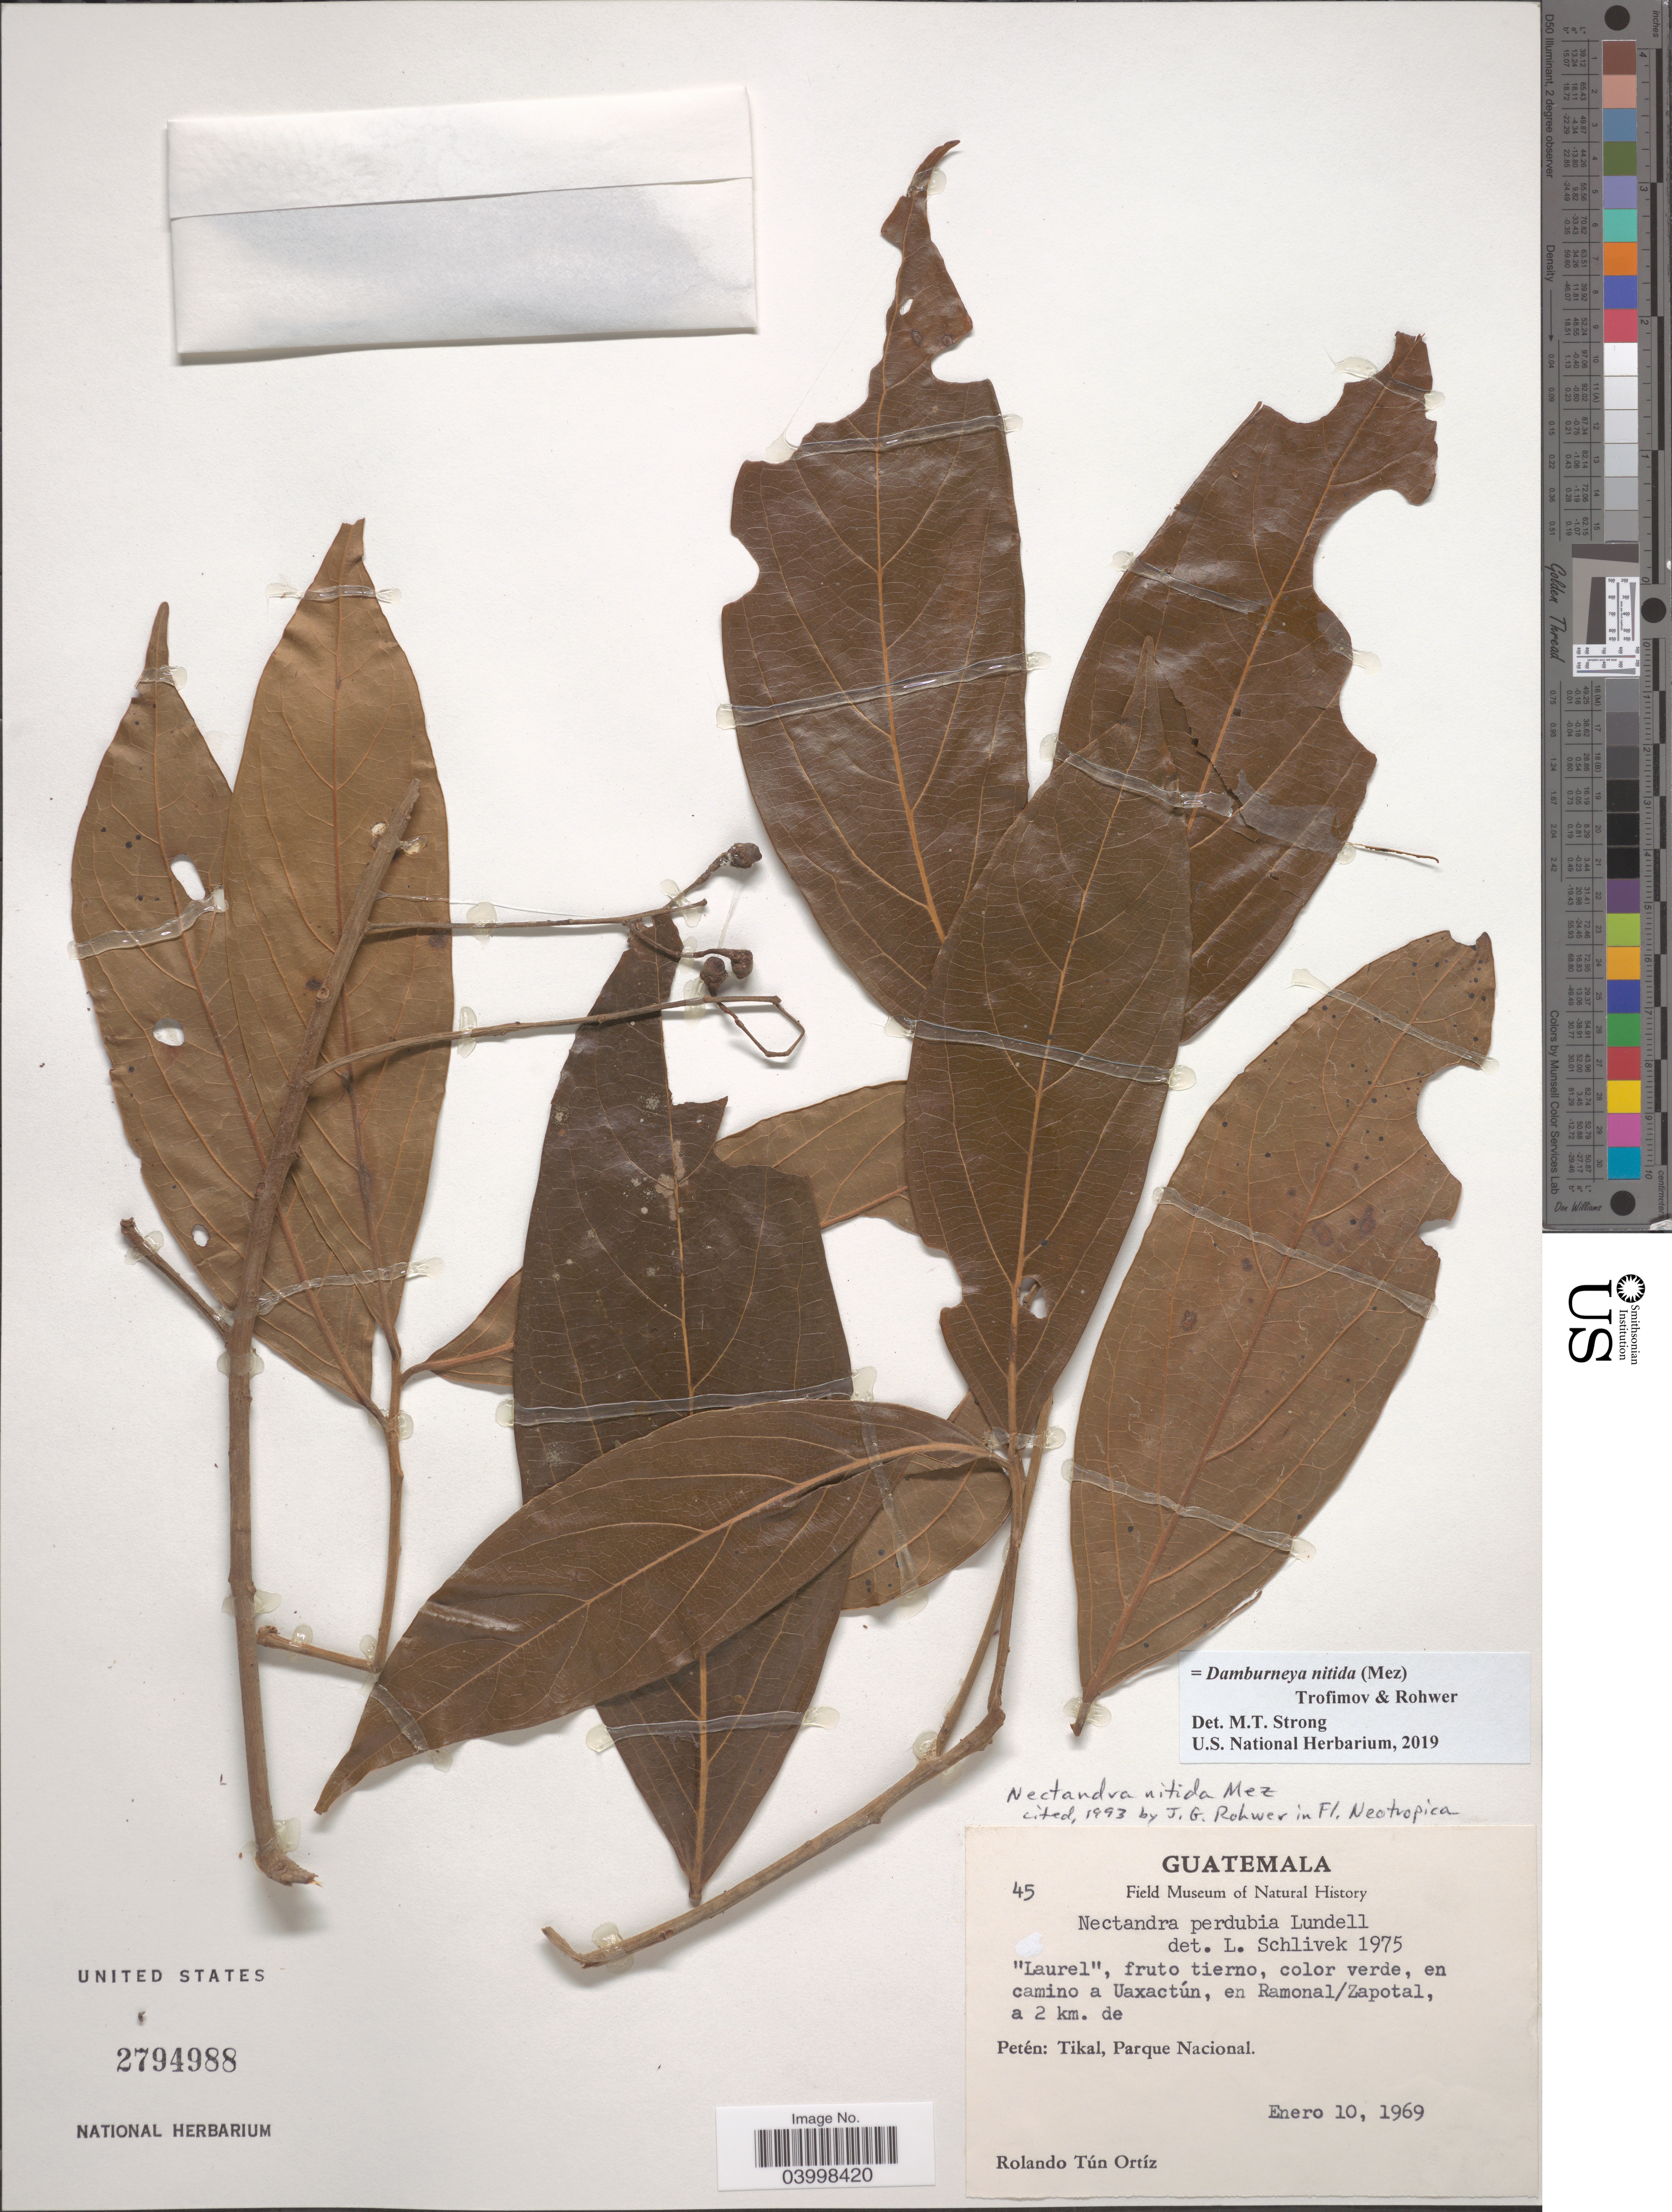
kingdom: Plantae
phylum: Tracheophyta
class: Magnoliopsida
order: Laurales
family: Lauraceae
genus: Damburneya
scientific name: Damburneya nitida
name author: (Mez) Trofimov & Rohwer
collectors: R. Tún Ortíz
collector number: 45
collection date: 1969-01-10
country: Guatemala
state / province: El Peten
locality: En camino a Uaxactún, en Ramonal/Zapotal, a 2 km. de Petén: Tikal, Parque Nacional.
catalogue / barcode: US 2794988